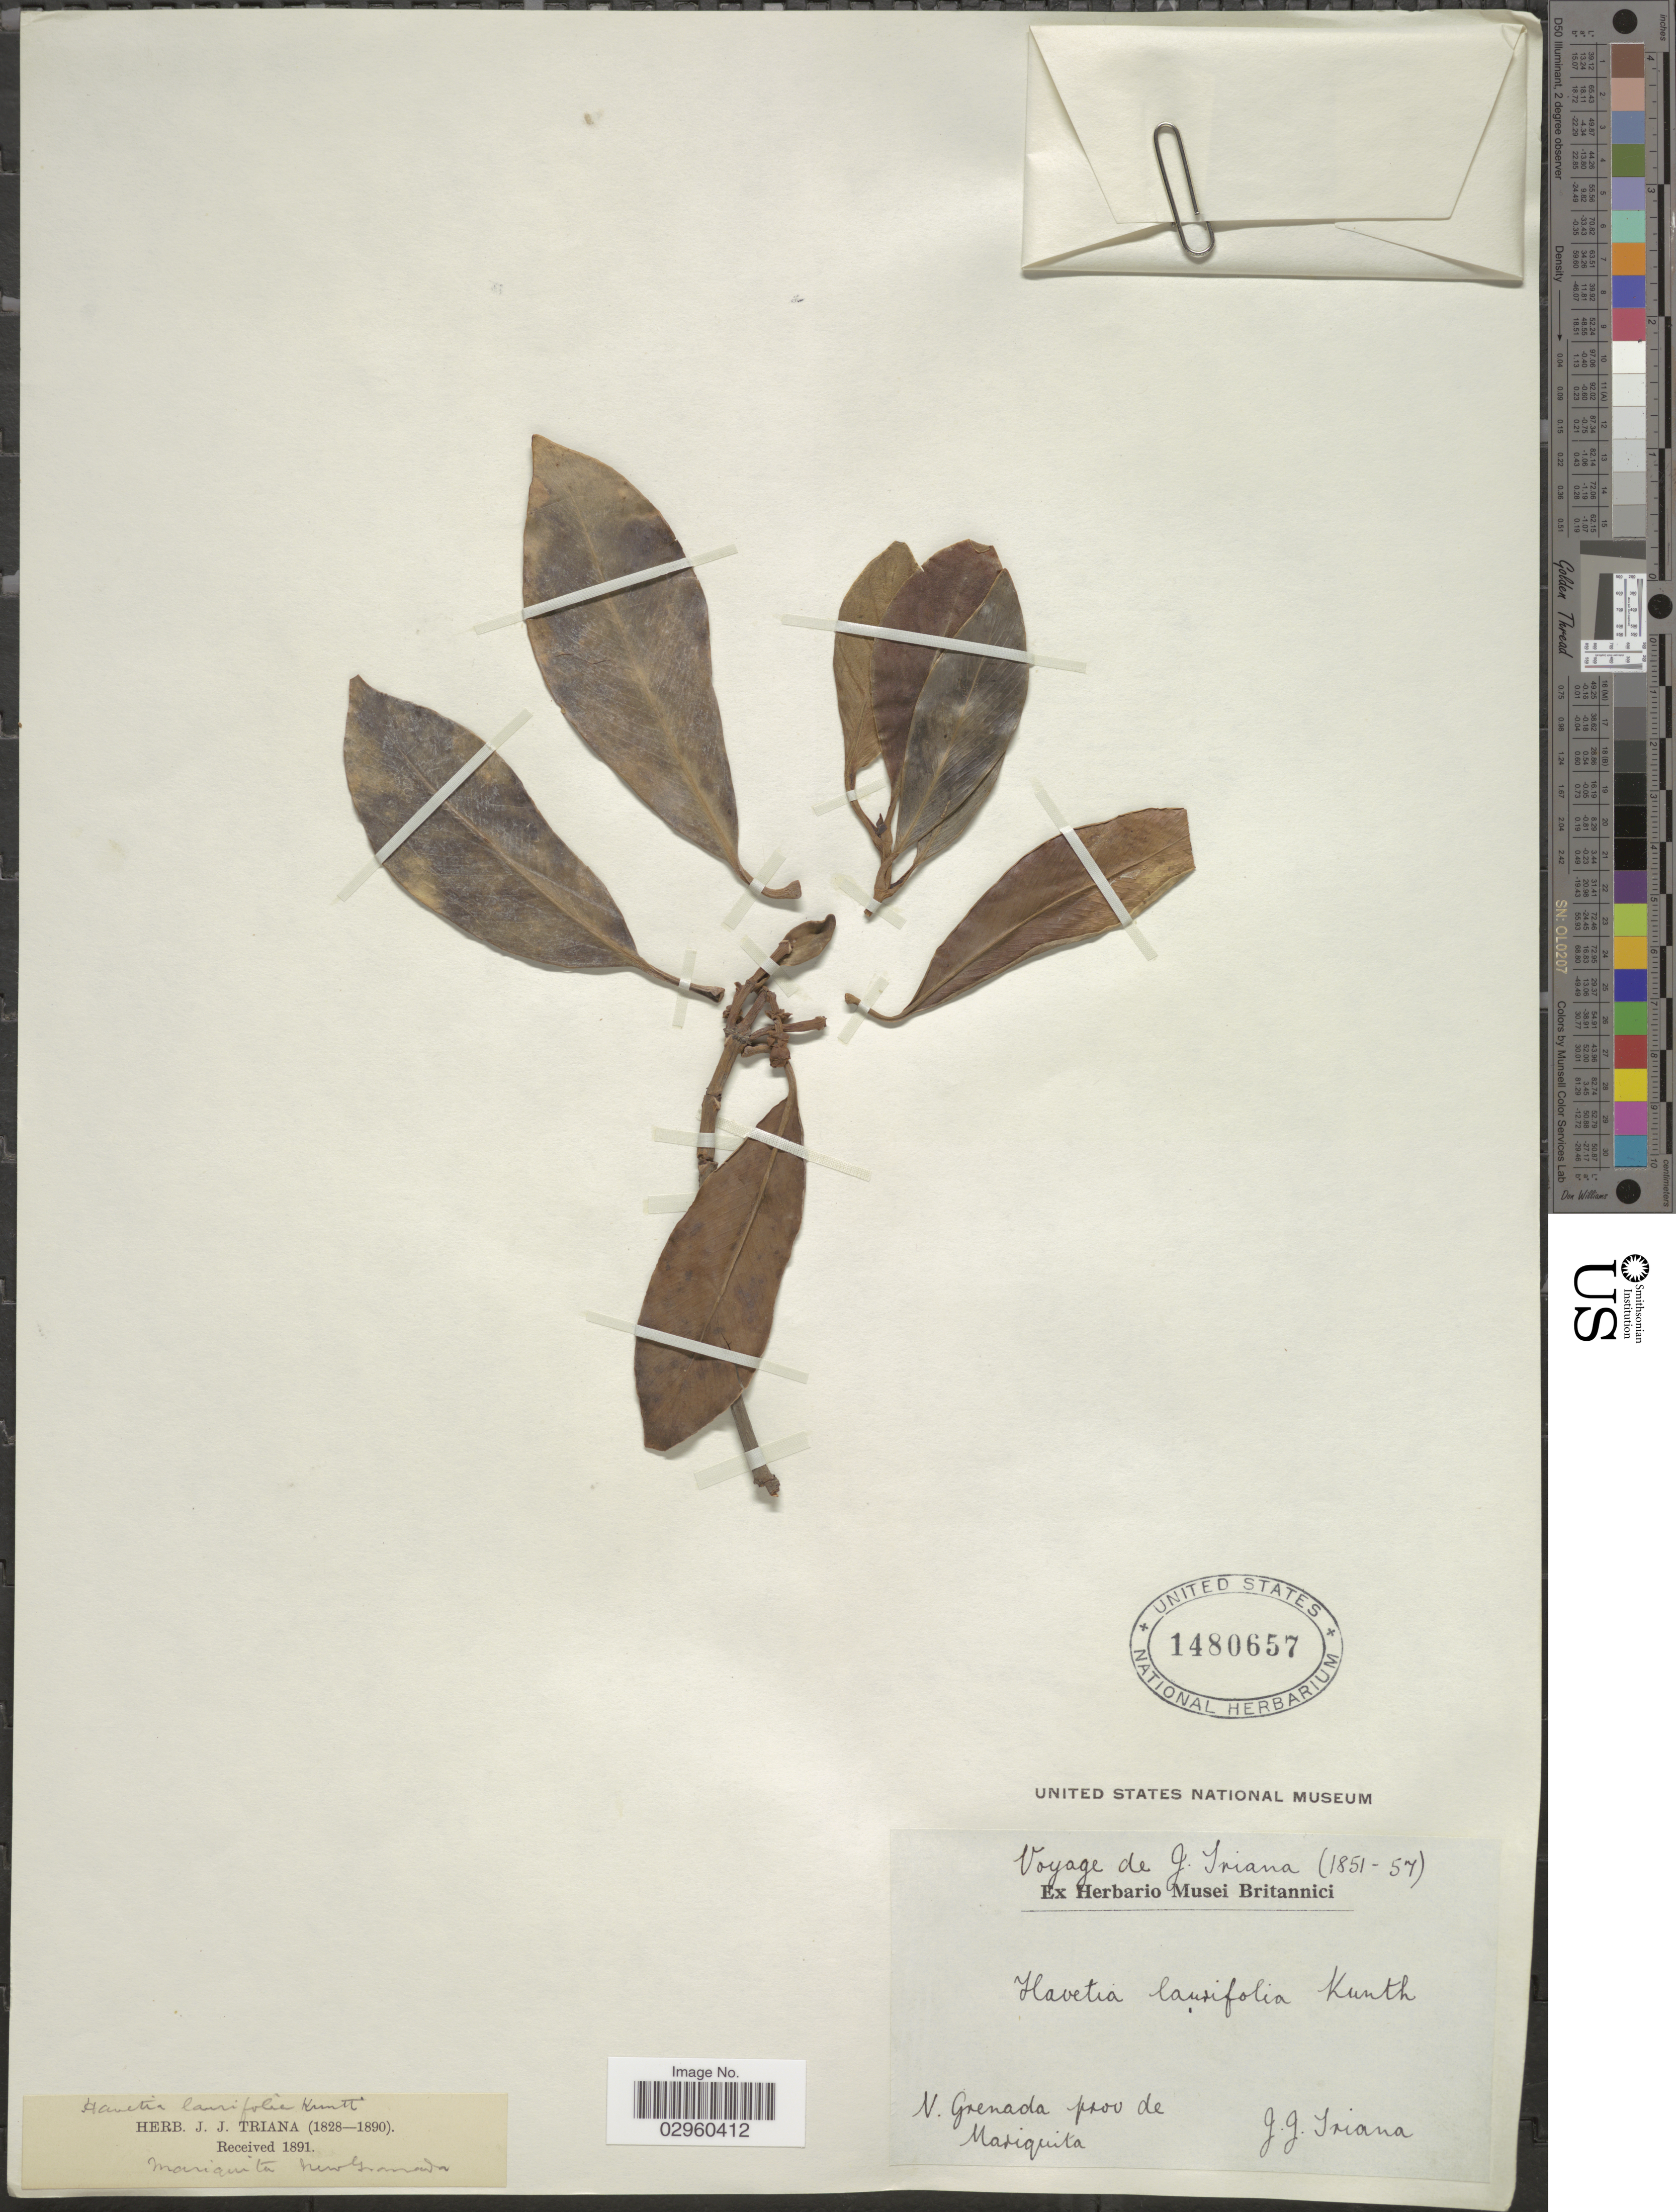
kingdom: Plantae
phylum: Tracheophyta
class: Magnoliopsida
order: Malpighiales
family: Clusiaceae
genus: Clusia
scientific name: Clusia colombiana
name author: Pipoly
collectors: J. J. Triana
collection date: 1851/1857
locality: N. Grenada prov de Mariquita.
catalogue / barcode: US 1480657